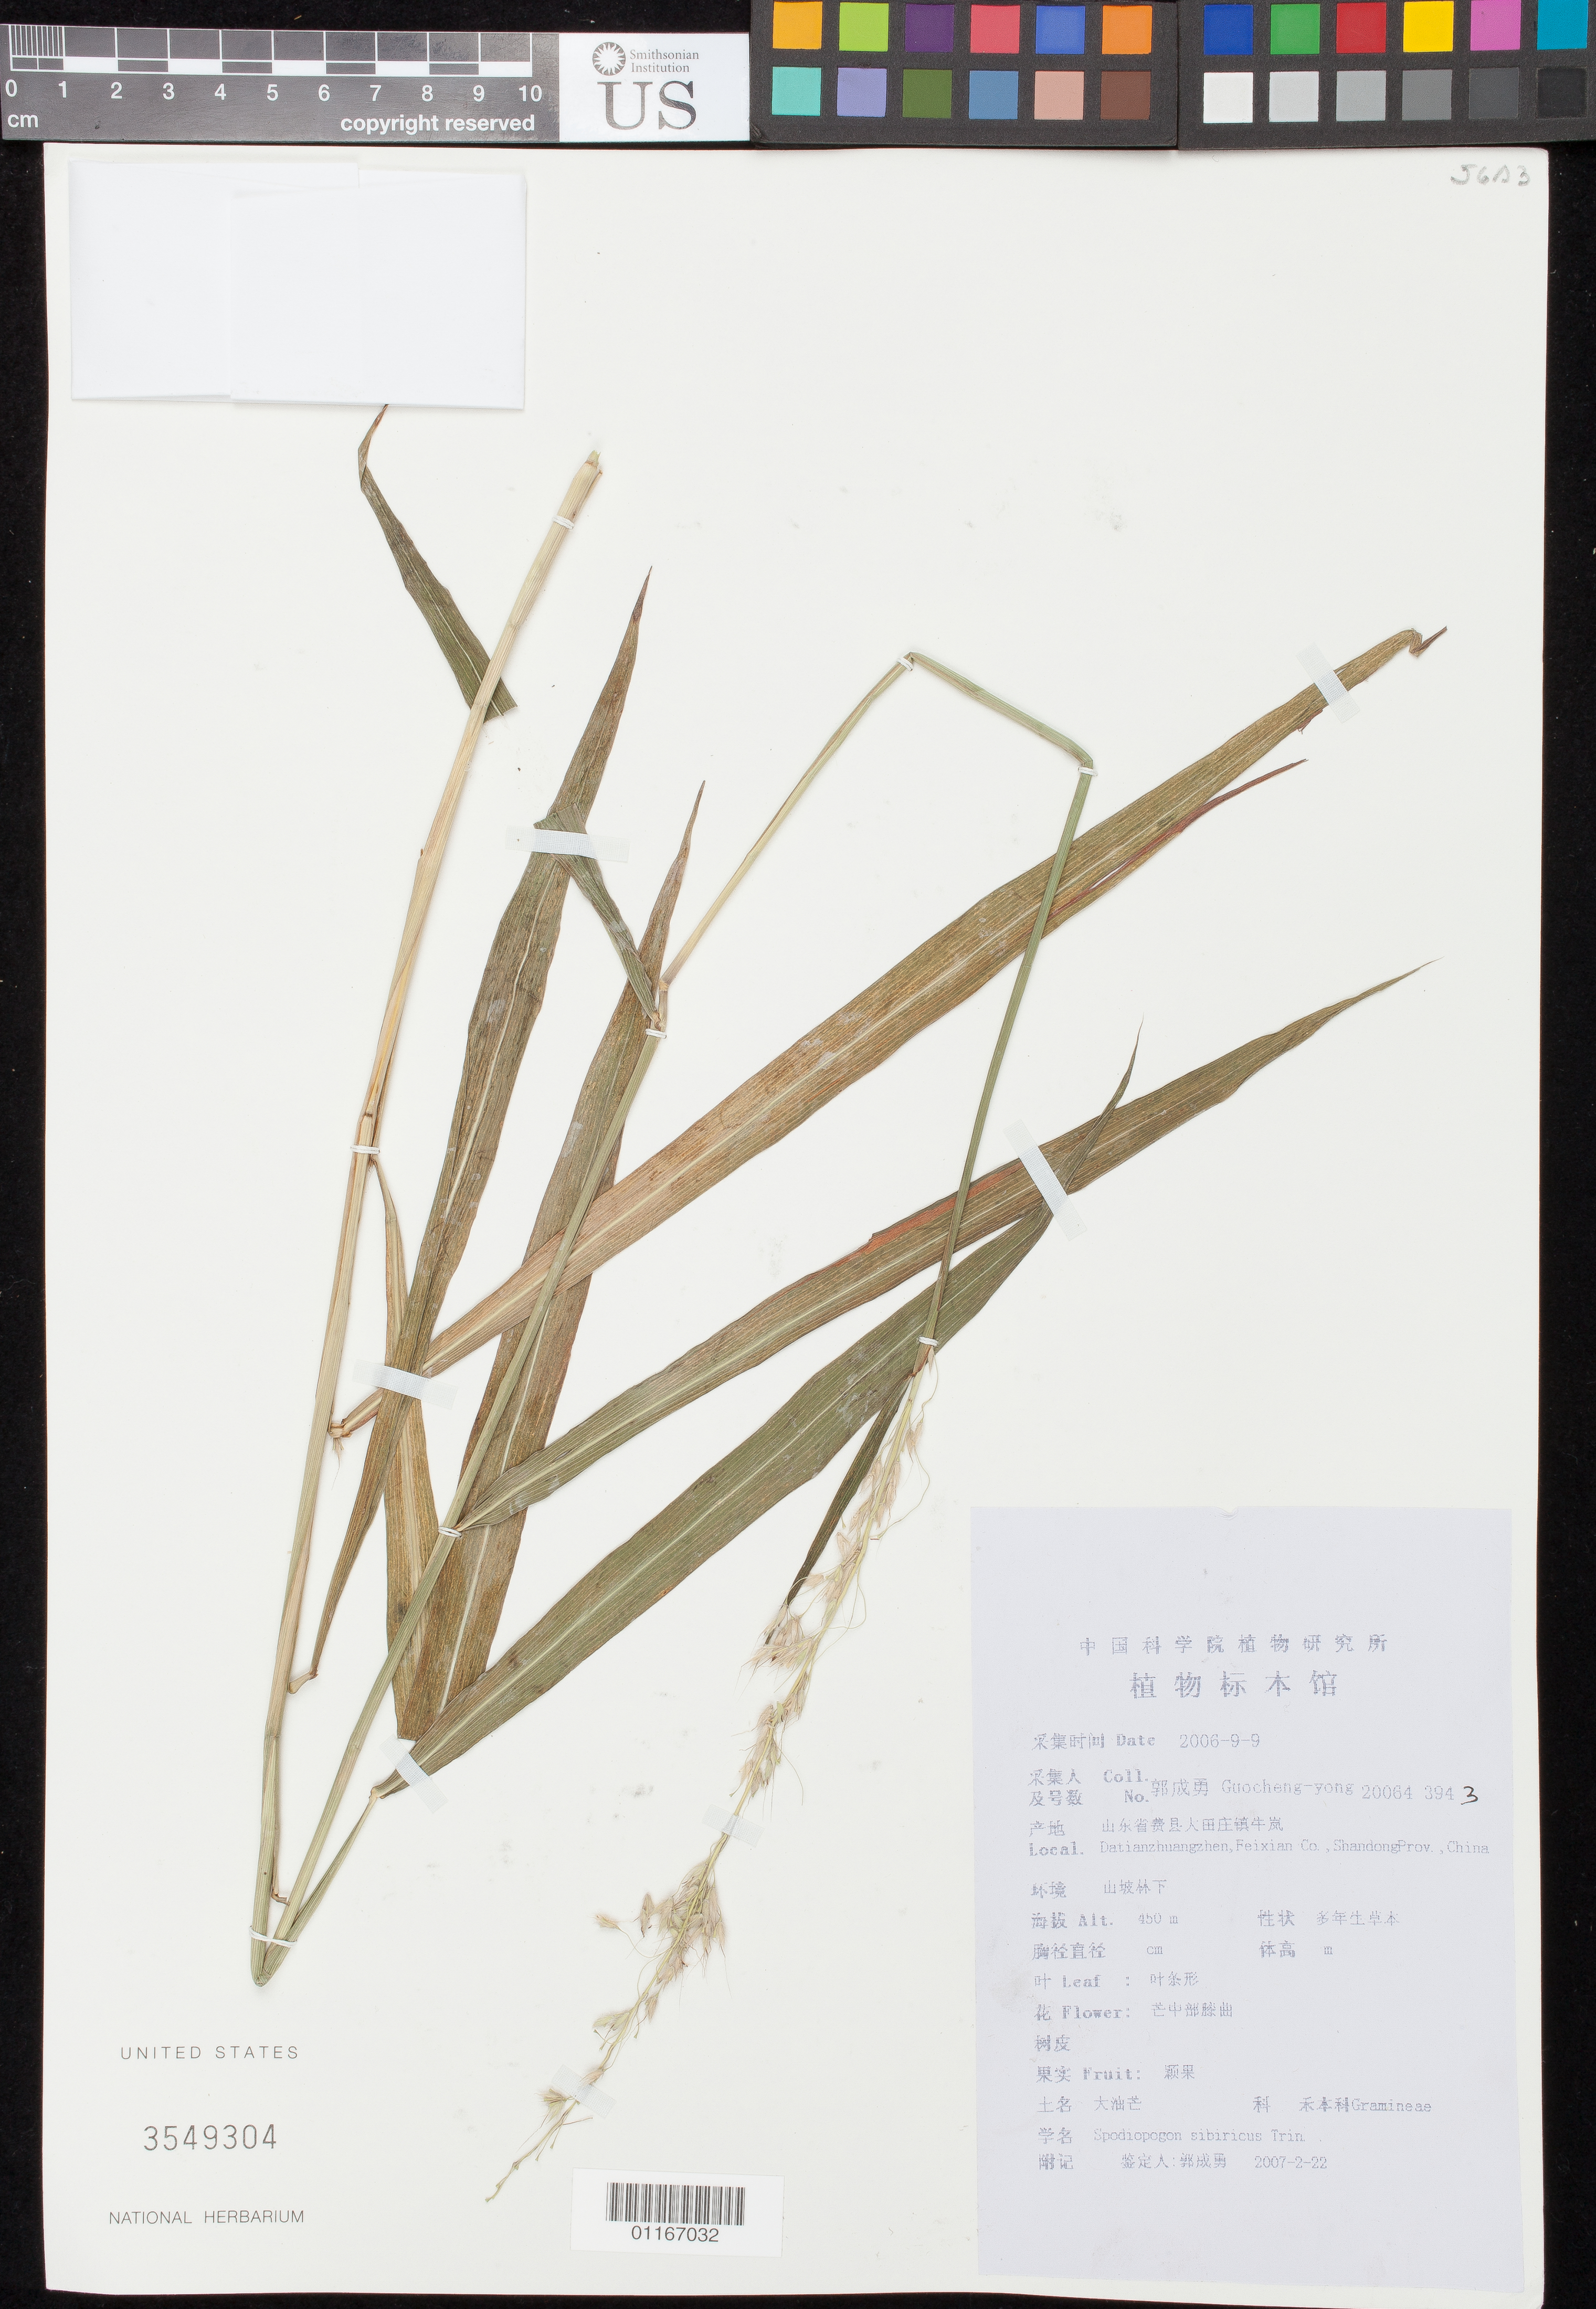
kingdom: Plantae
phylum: Tracheophyta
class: Liliopsida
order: Poales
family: Poaceae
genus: Spodiopogon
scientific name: Spodiopogon sibiricus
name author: Trin.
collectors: Guo cheng-yong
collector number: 20064 394 3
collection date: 2006-09-09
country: China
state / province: Shandong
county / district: Feixian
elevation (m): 450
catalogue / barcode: US 3549304